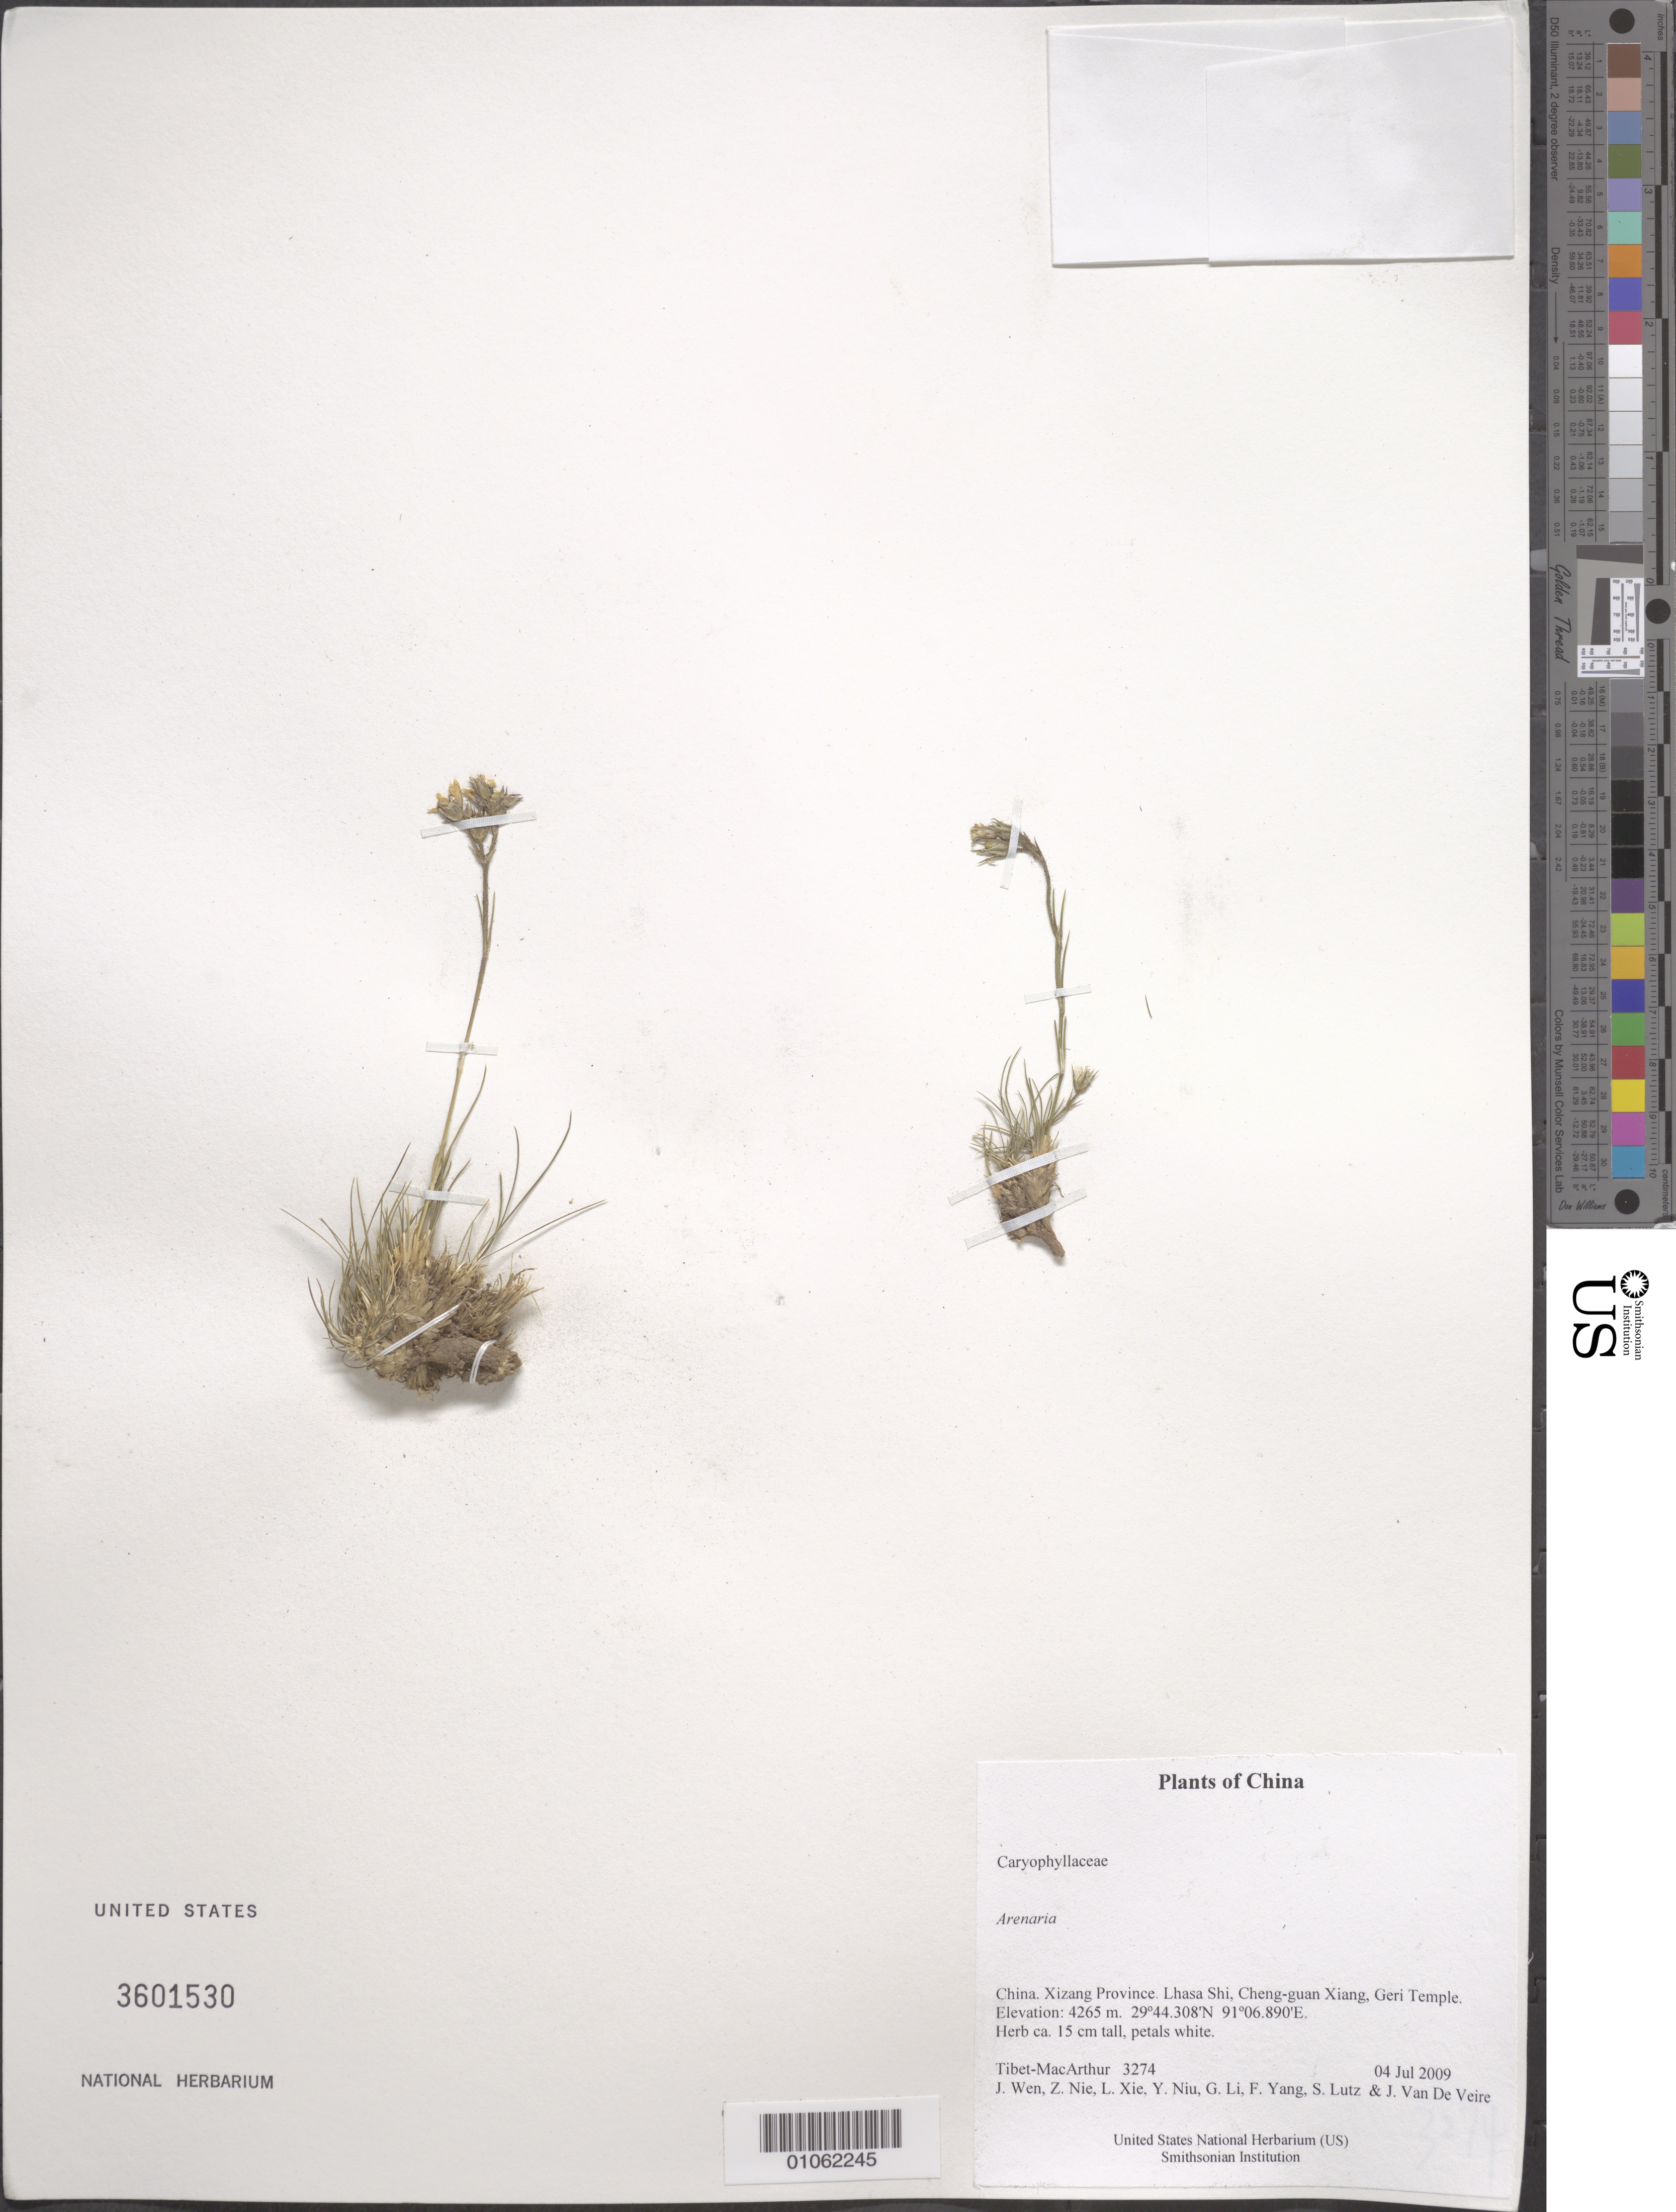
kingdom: Plantae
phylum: Tracheophyta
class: Magnoliopsida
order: Caryophyllales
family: Caryophyllaceae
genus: Arenaria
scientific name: Arenaria sp.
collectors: Tibet-MacArthur, J. Wen, Z. Nie, L. Xie, Y. Niu, G. Li, F. Yang, S. Lutz & J. Van De Veire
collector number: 3274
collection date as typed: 04 Jul 2009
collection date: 2009-07-04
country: China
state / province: Xizang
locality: Lhasa Shi, Cheng-guan Xiang, Geri Temple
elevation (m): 4265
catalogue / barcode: US 3601530